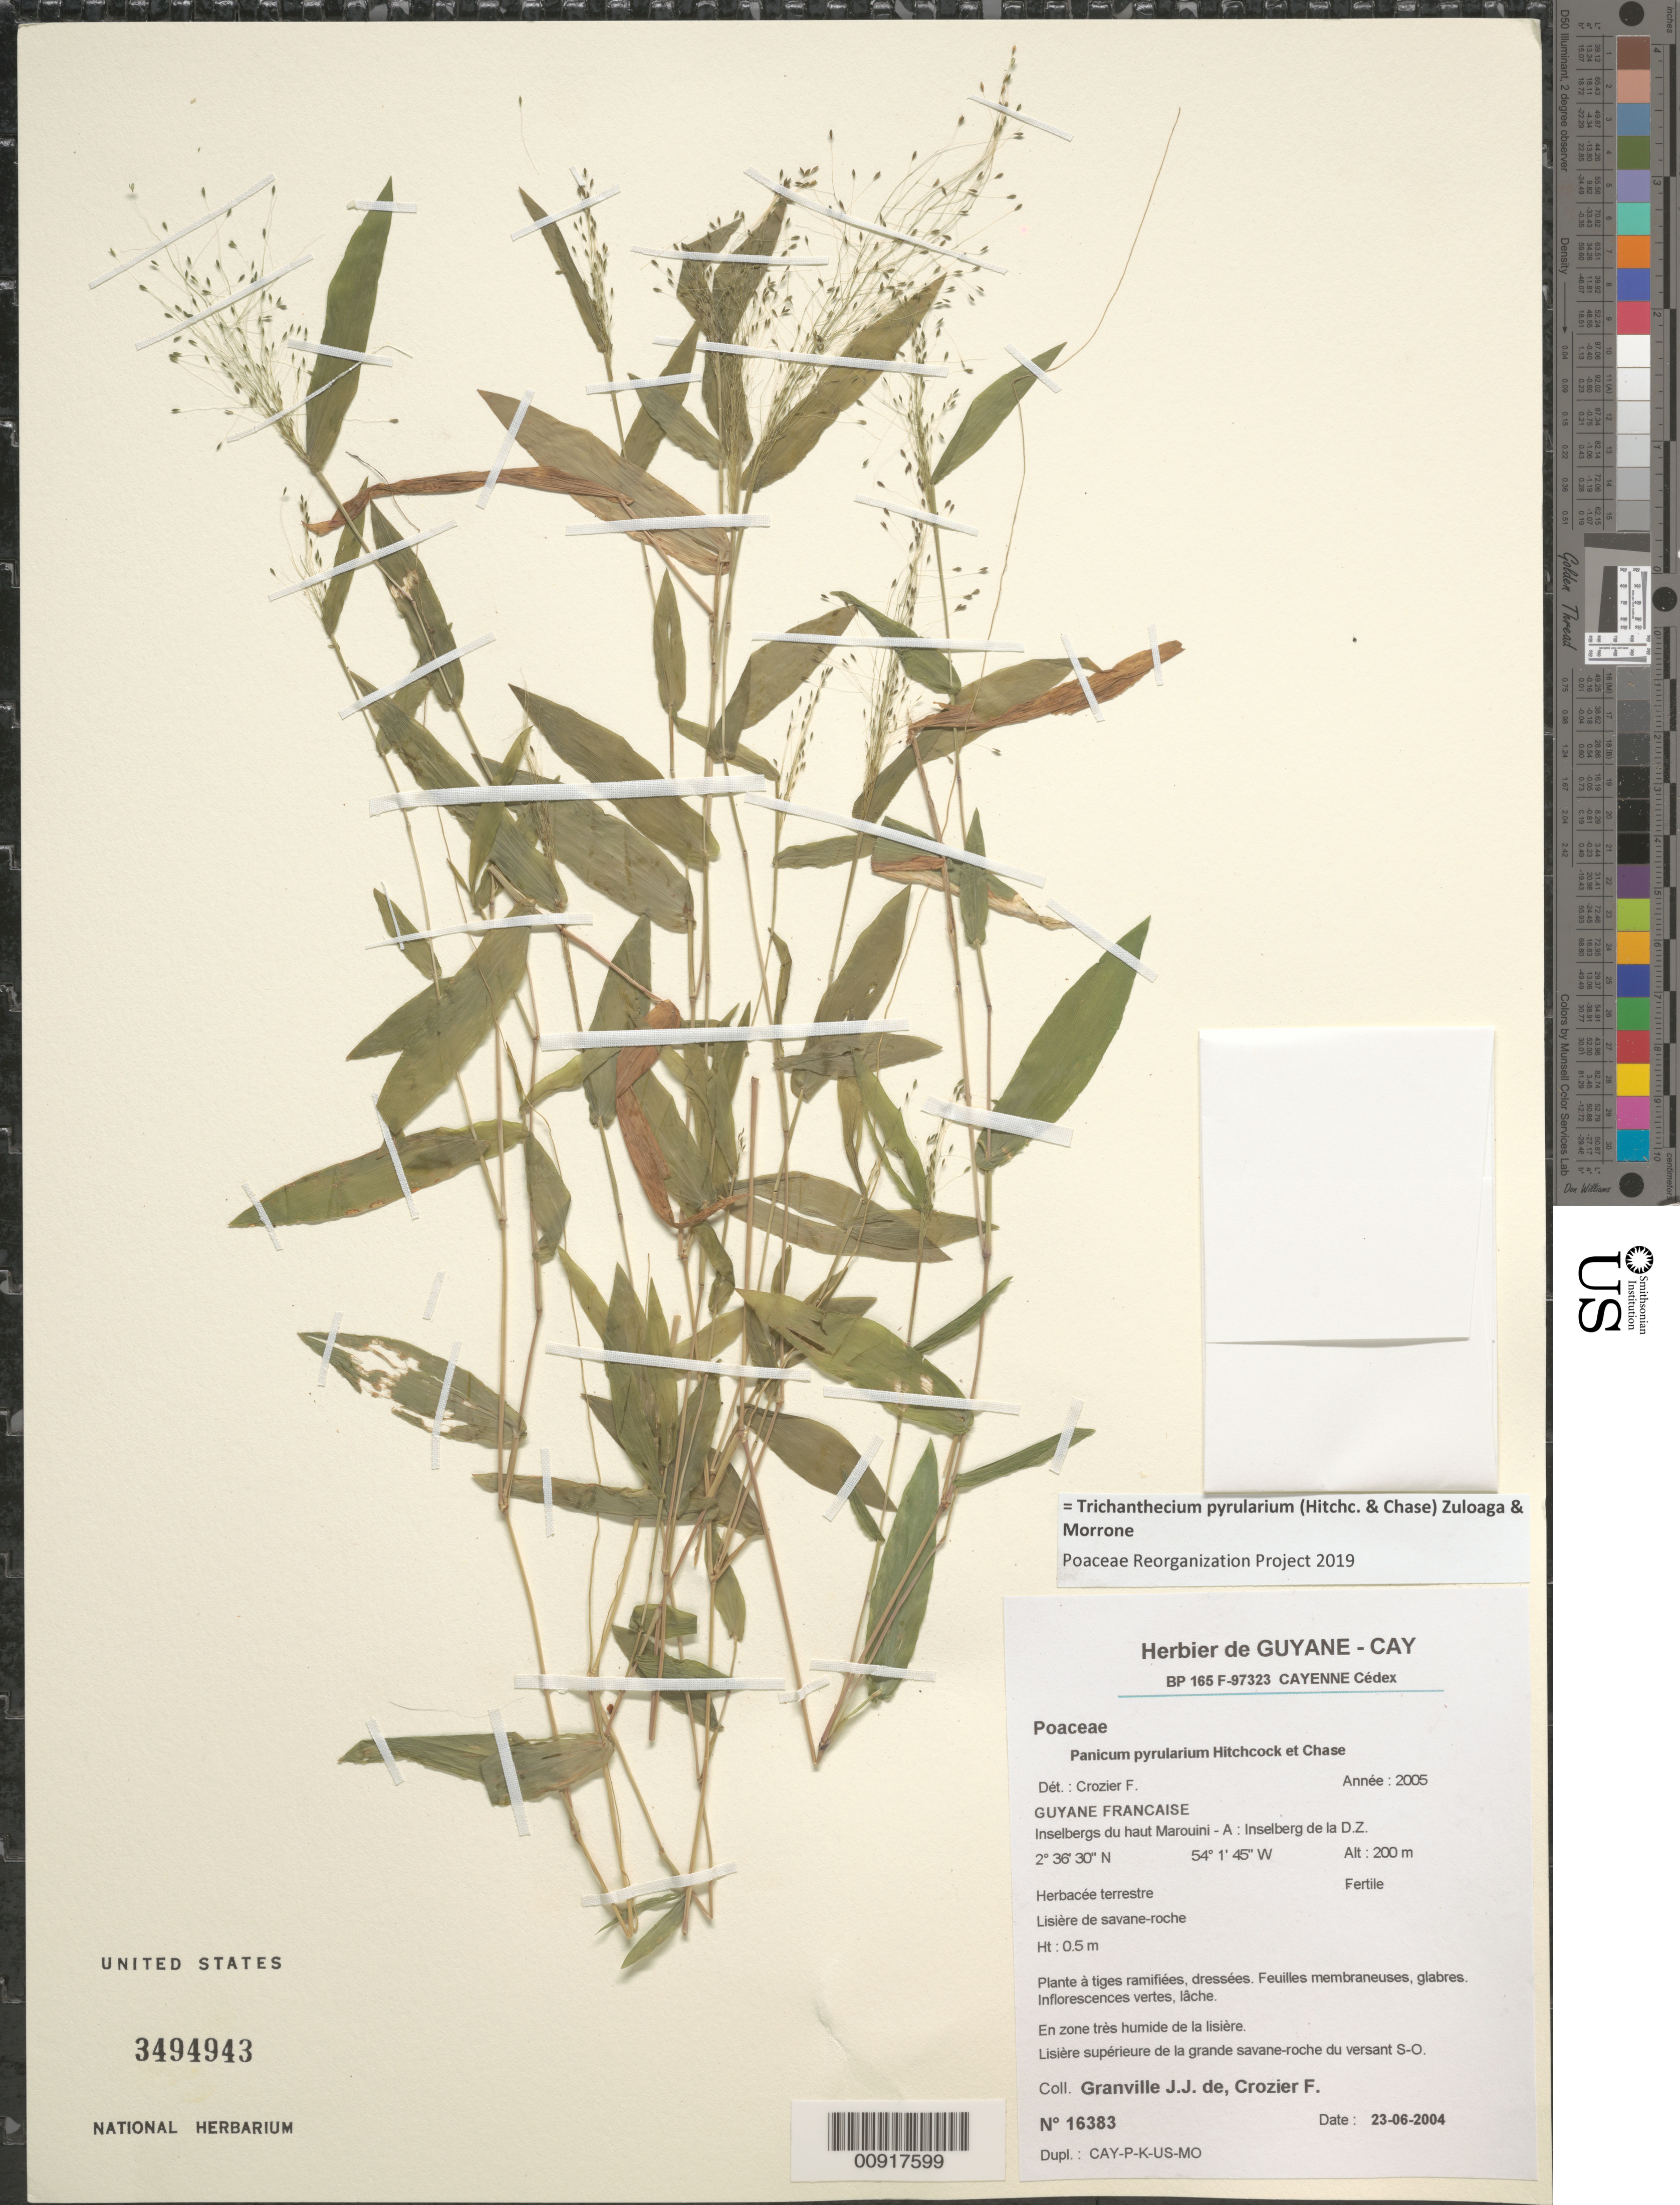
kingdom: Plantae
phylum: Tracheophyta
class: Liliopsida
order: Poales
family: Poaceae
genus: Trichanthecium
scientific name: Trichanthecium pyrularium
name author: (Hitchc. & Chase) Zuloaga & Morrone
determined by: Poaceae Reorganization Project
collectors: J.-J. de Granville & F. Crozier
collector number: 16383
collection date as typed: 23-Jun-04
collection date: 2004-06-23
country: French Guiana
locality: Haut Marouini-A; Inselberg de la D.Z.; lisiere superieur de la grande savane-roche du versant SO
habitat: Lisiere de savane-roche. En zone tres humide de la lisiere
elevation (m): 200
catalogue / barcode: US 3494943